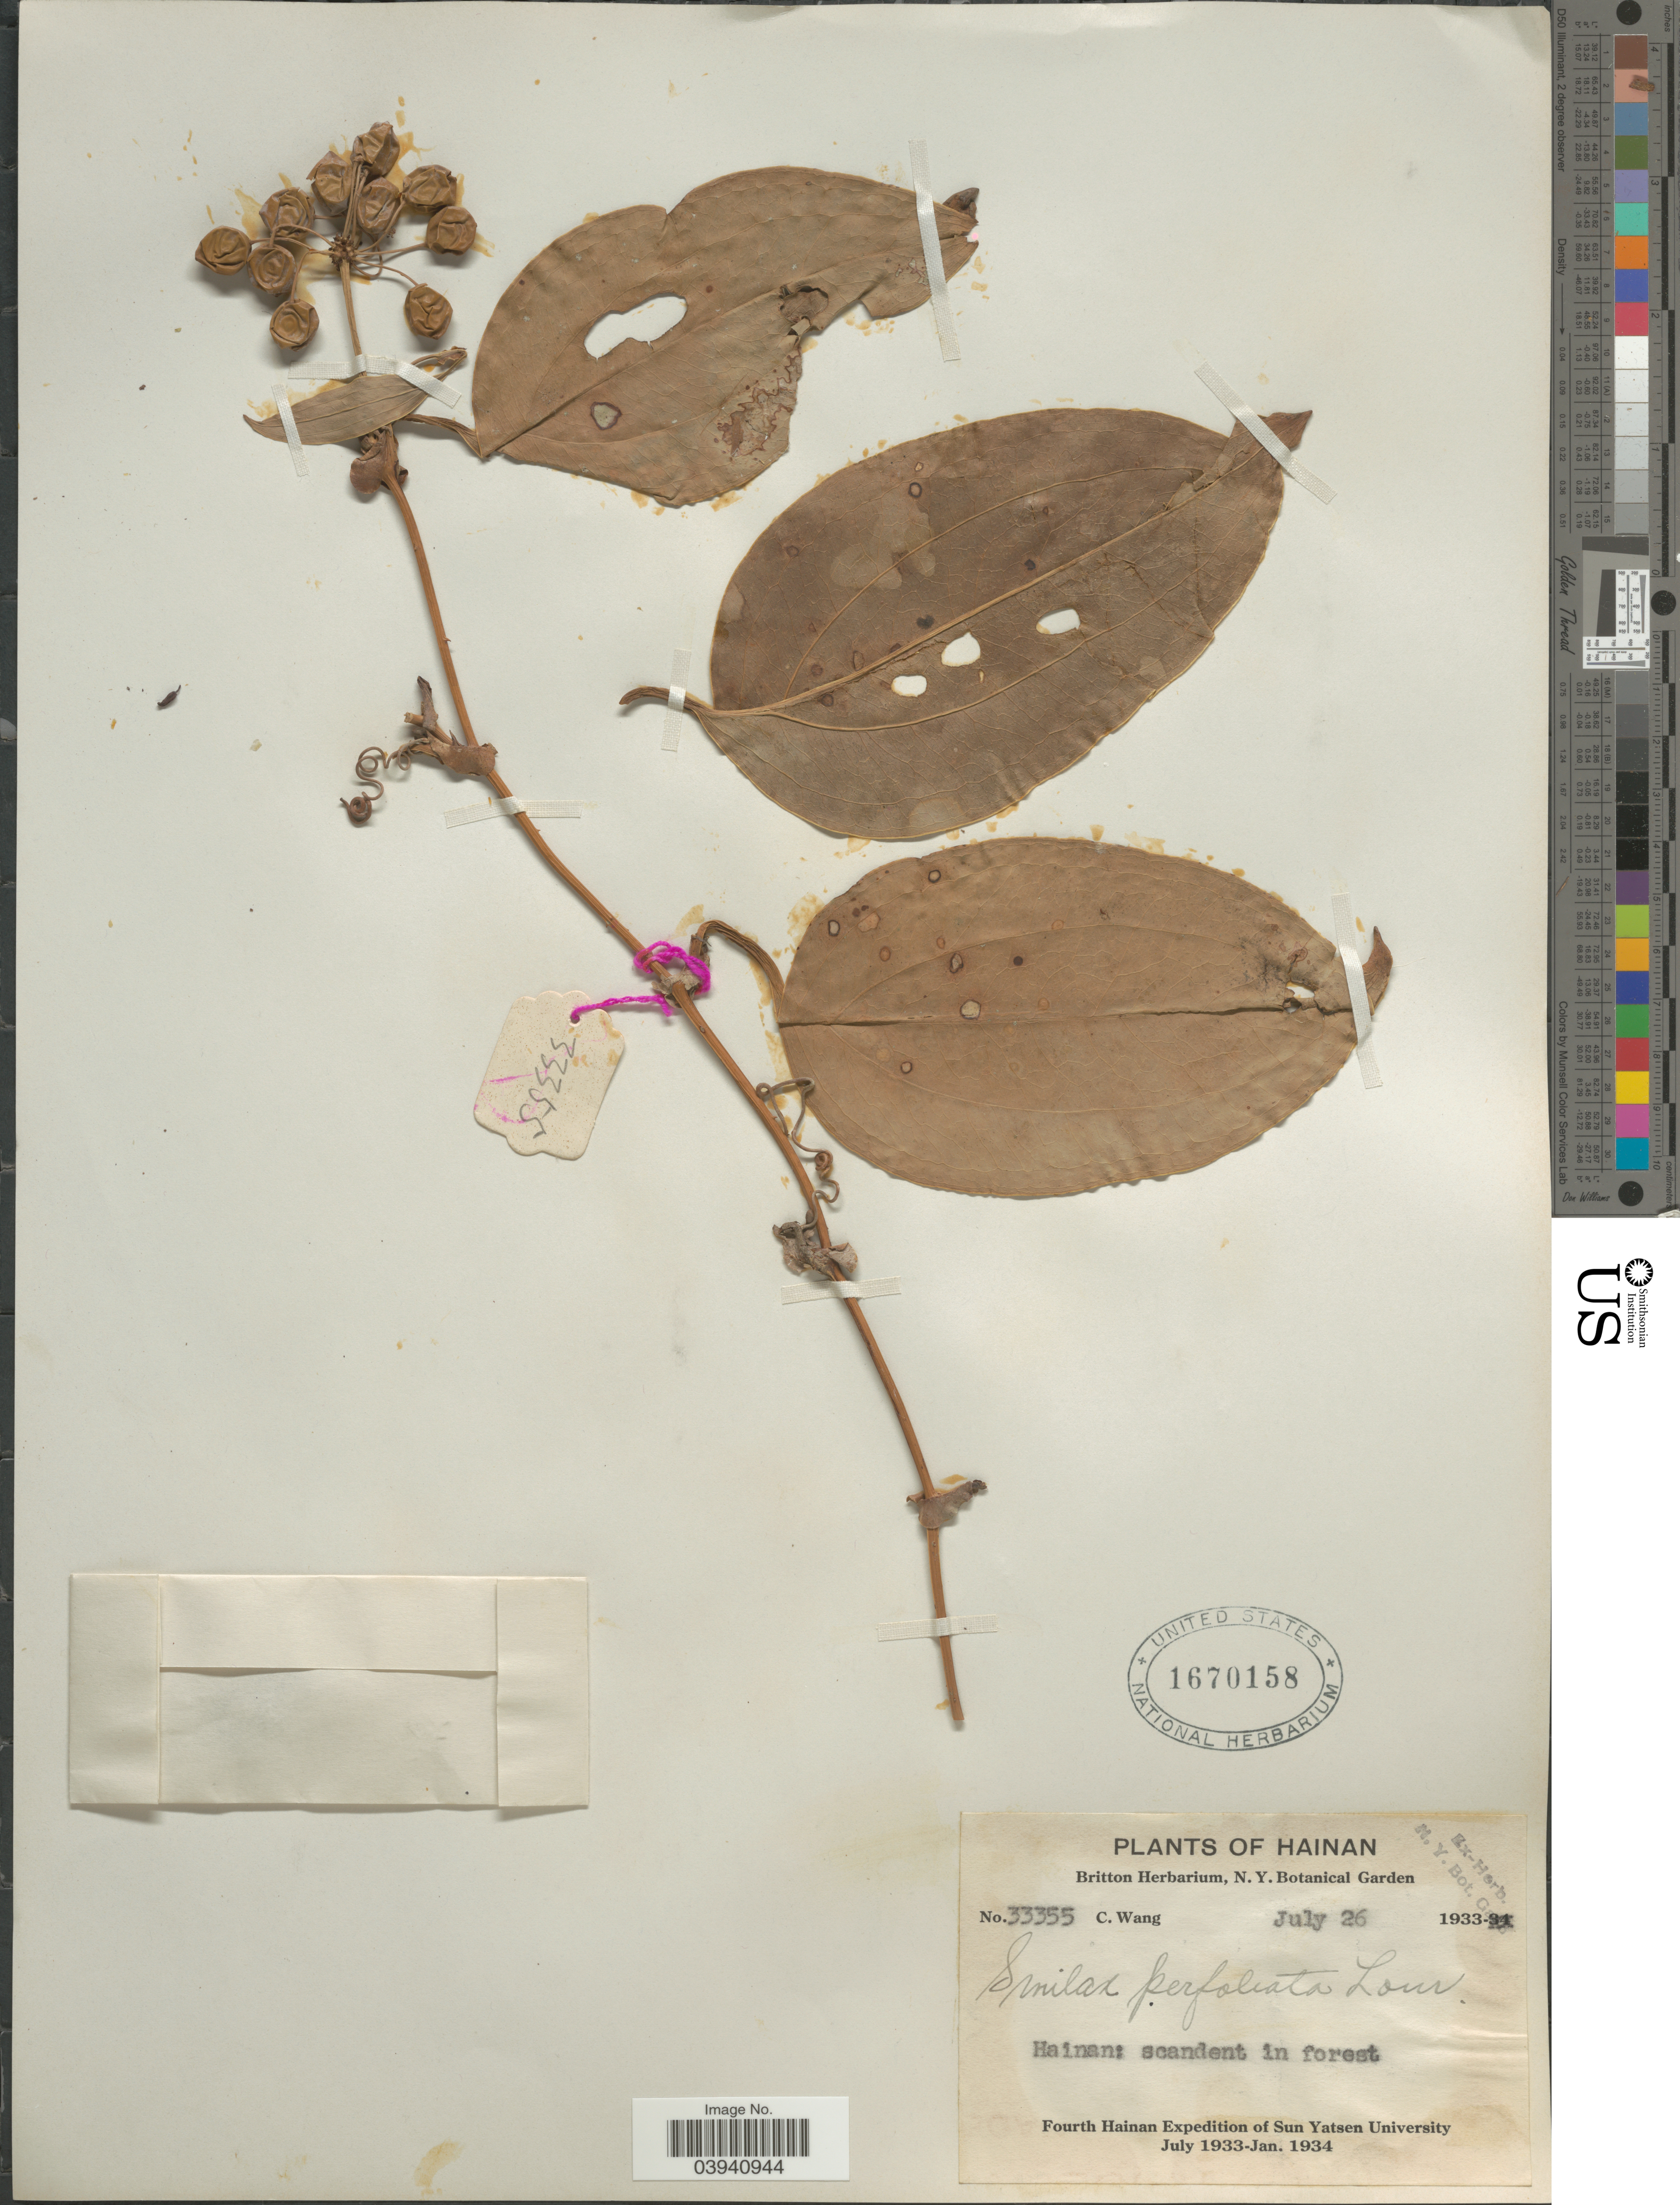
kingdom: Plantae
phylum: Tracheophyta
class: Liliopsida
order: Liliales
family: Smilacaceae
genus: Smilax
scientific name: Smilax perfoliata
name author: Lour.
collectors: C. Wang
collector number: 33355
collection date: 1933-07-26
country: China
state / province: Hainan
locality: Hainan: scandent in forest.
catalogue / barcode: US 1670158